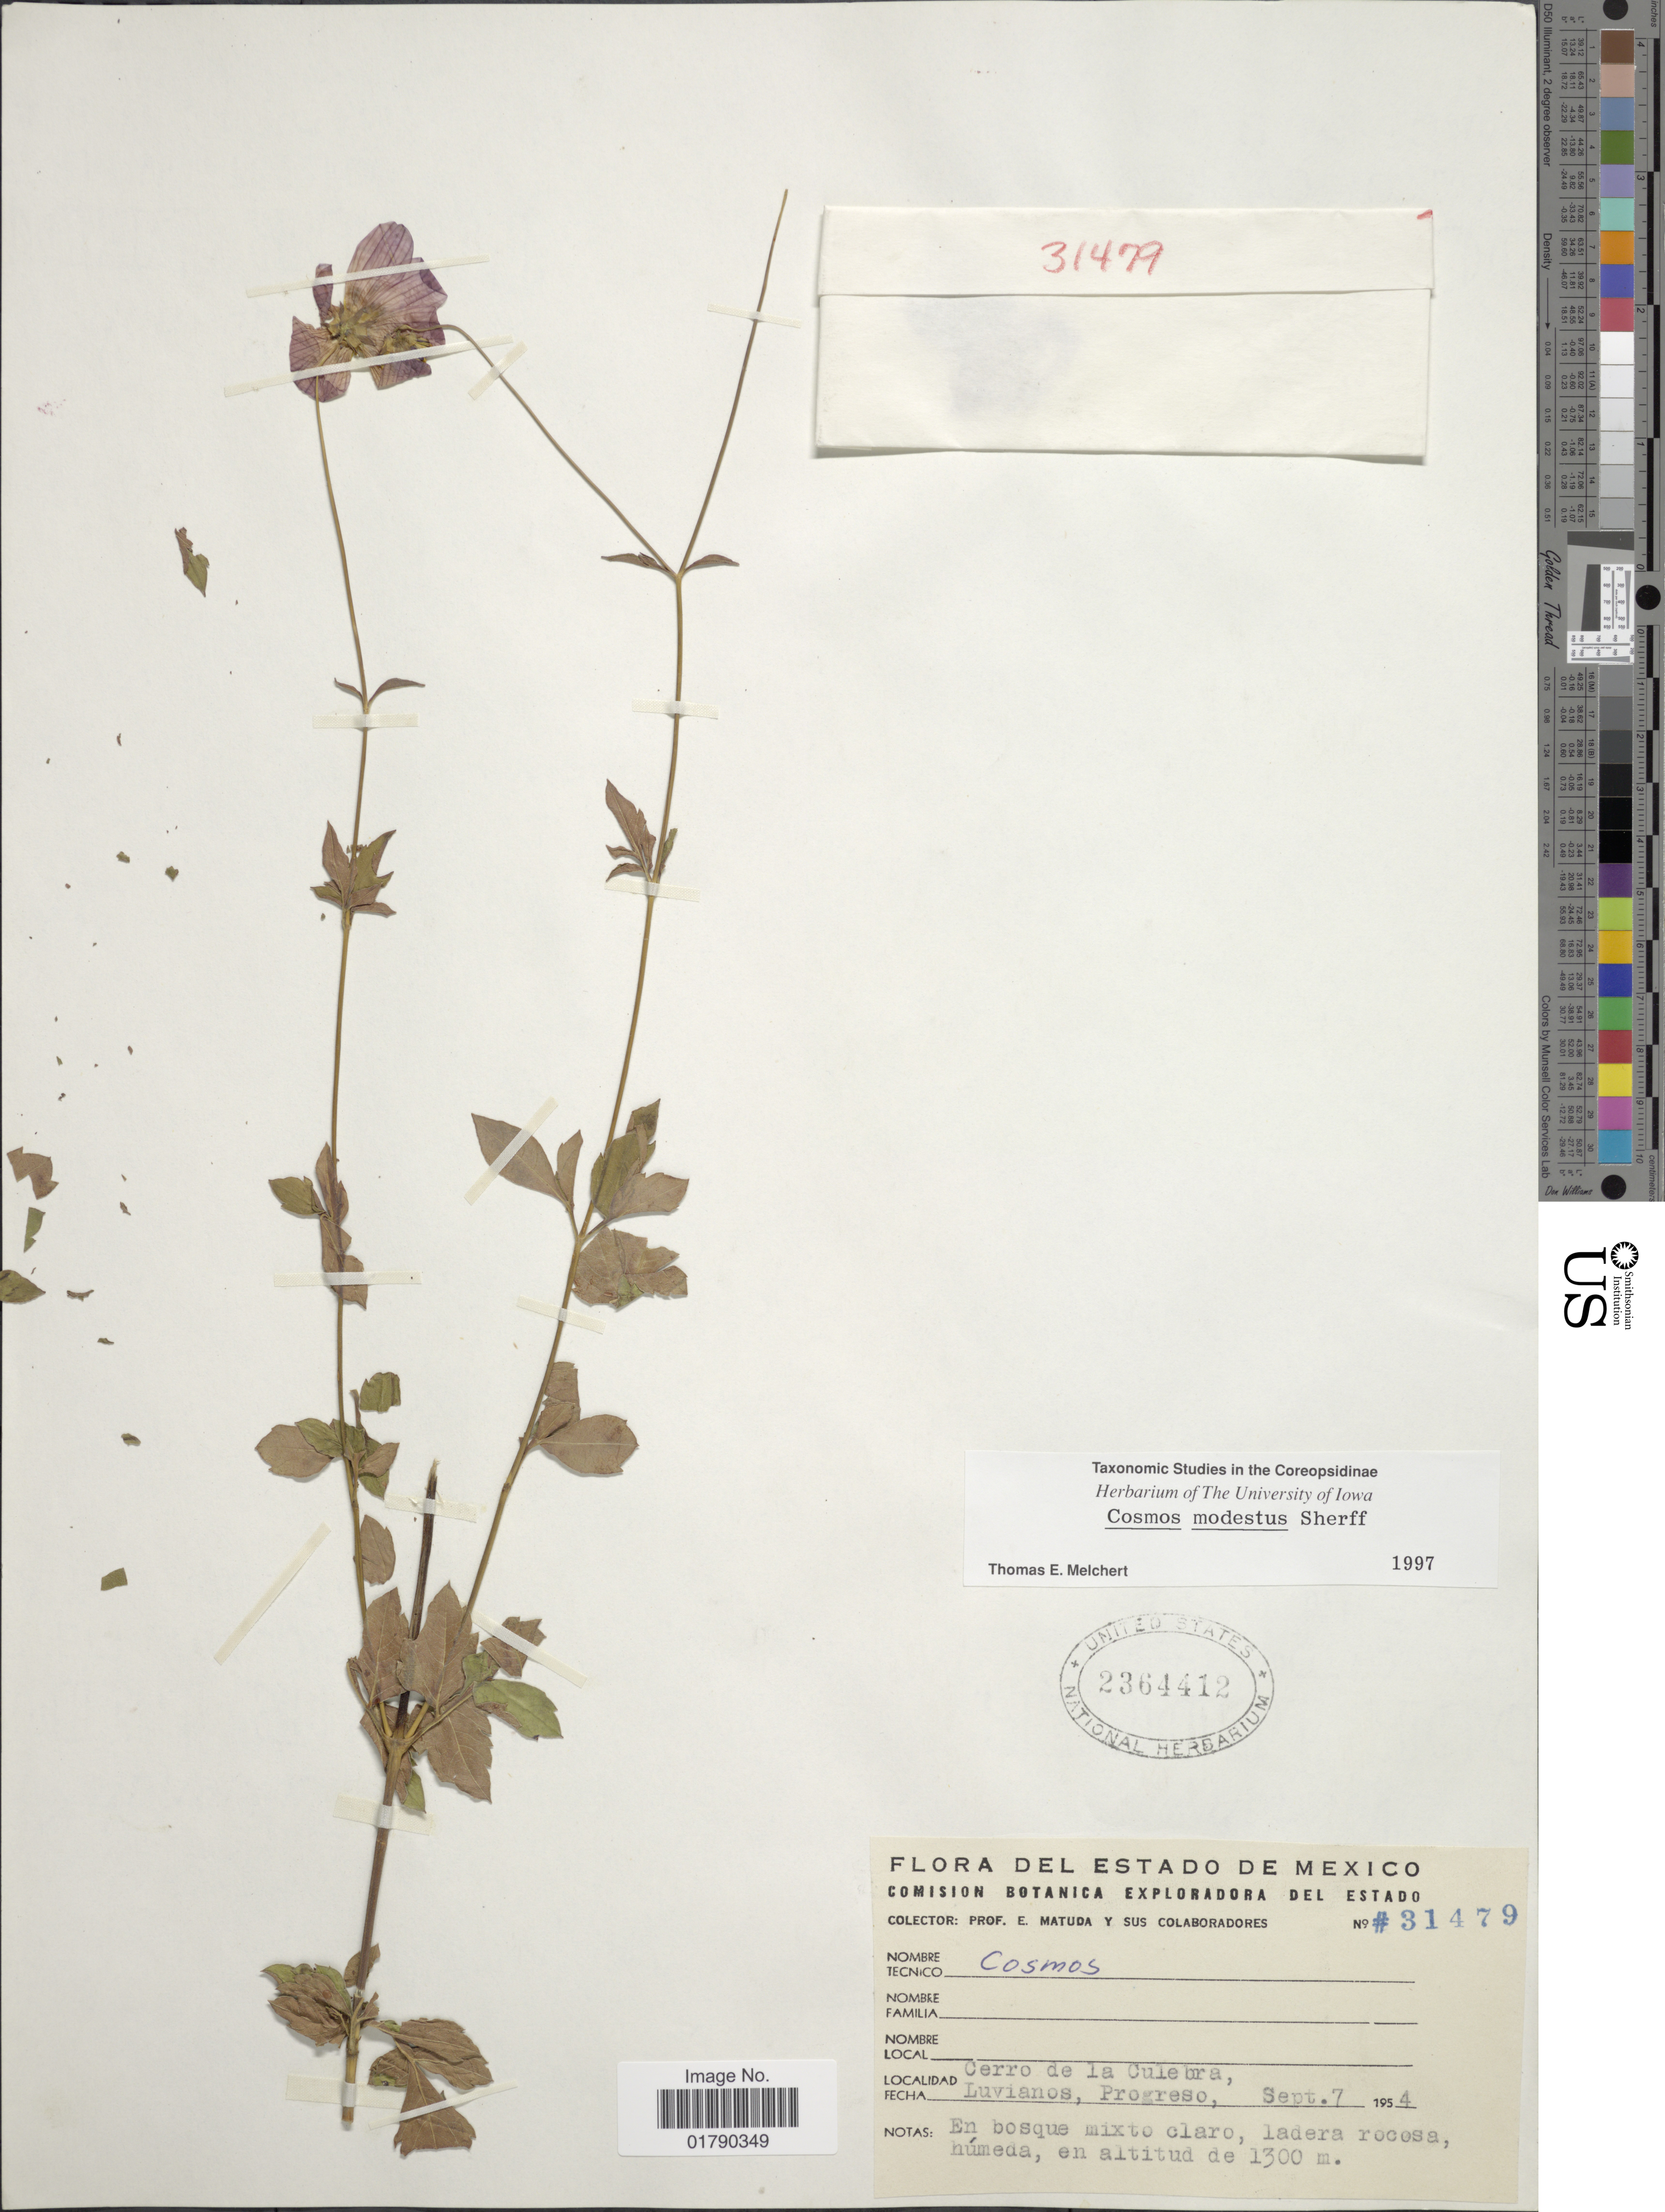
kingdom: Plantae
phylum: Tracheophyta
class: Magnoliopsida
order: Asterales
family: Asteraceae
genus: Cosmos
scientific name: Cosmos modestus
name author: Sherff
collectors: E. Matuda & et al.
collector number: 31479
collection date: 1954-09-07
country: Mexico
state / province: México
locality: Cerro de la Culebra, Luvianos, Progreso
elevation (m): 1300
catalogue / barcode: US 2364412